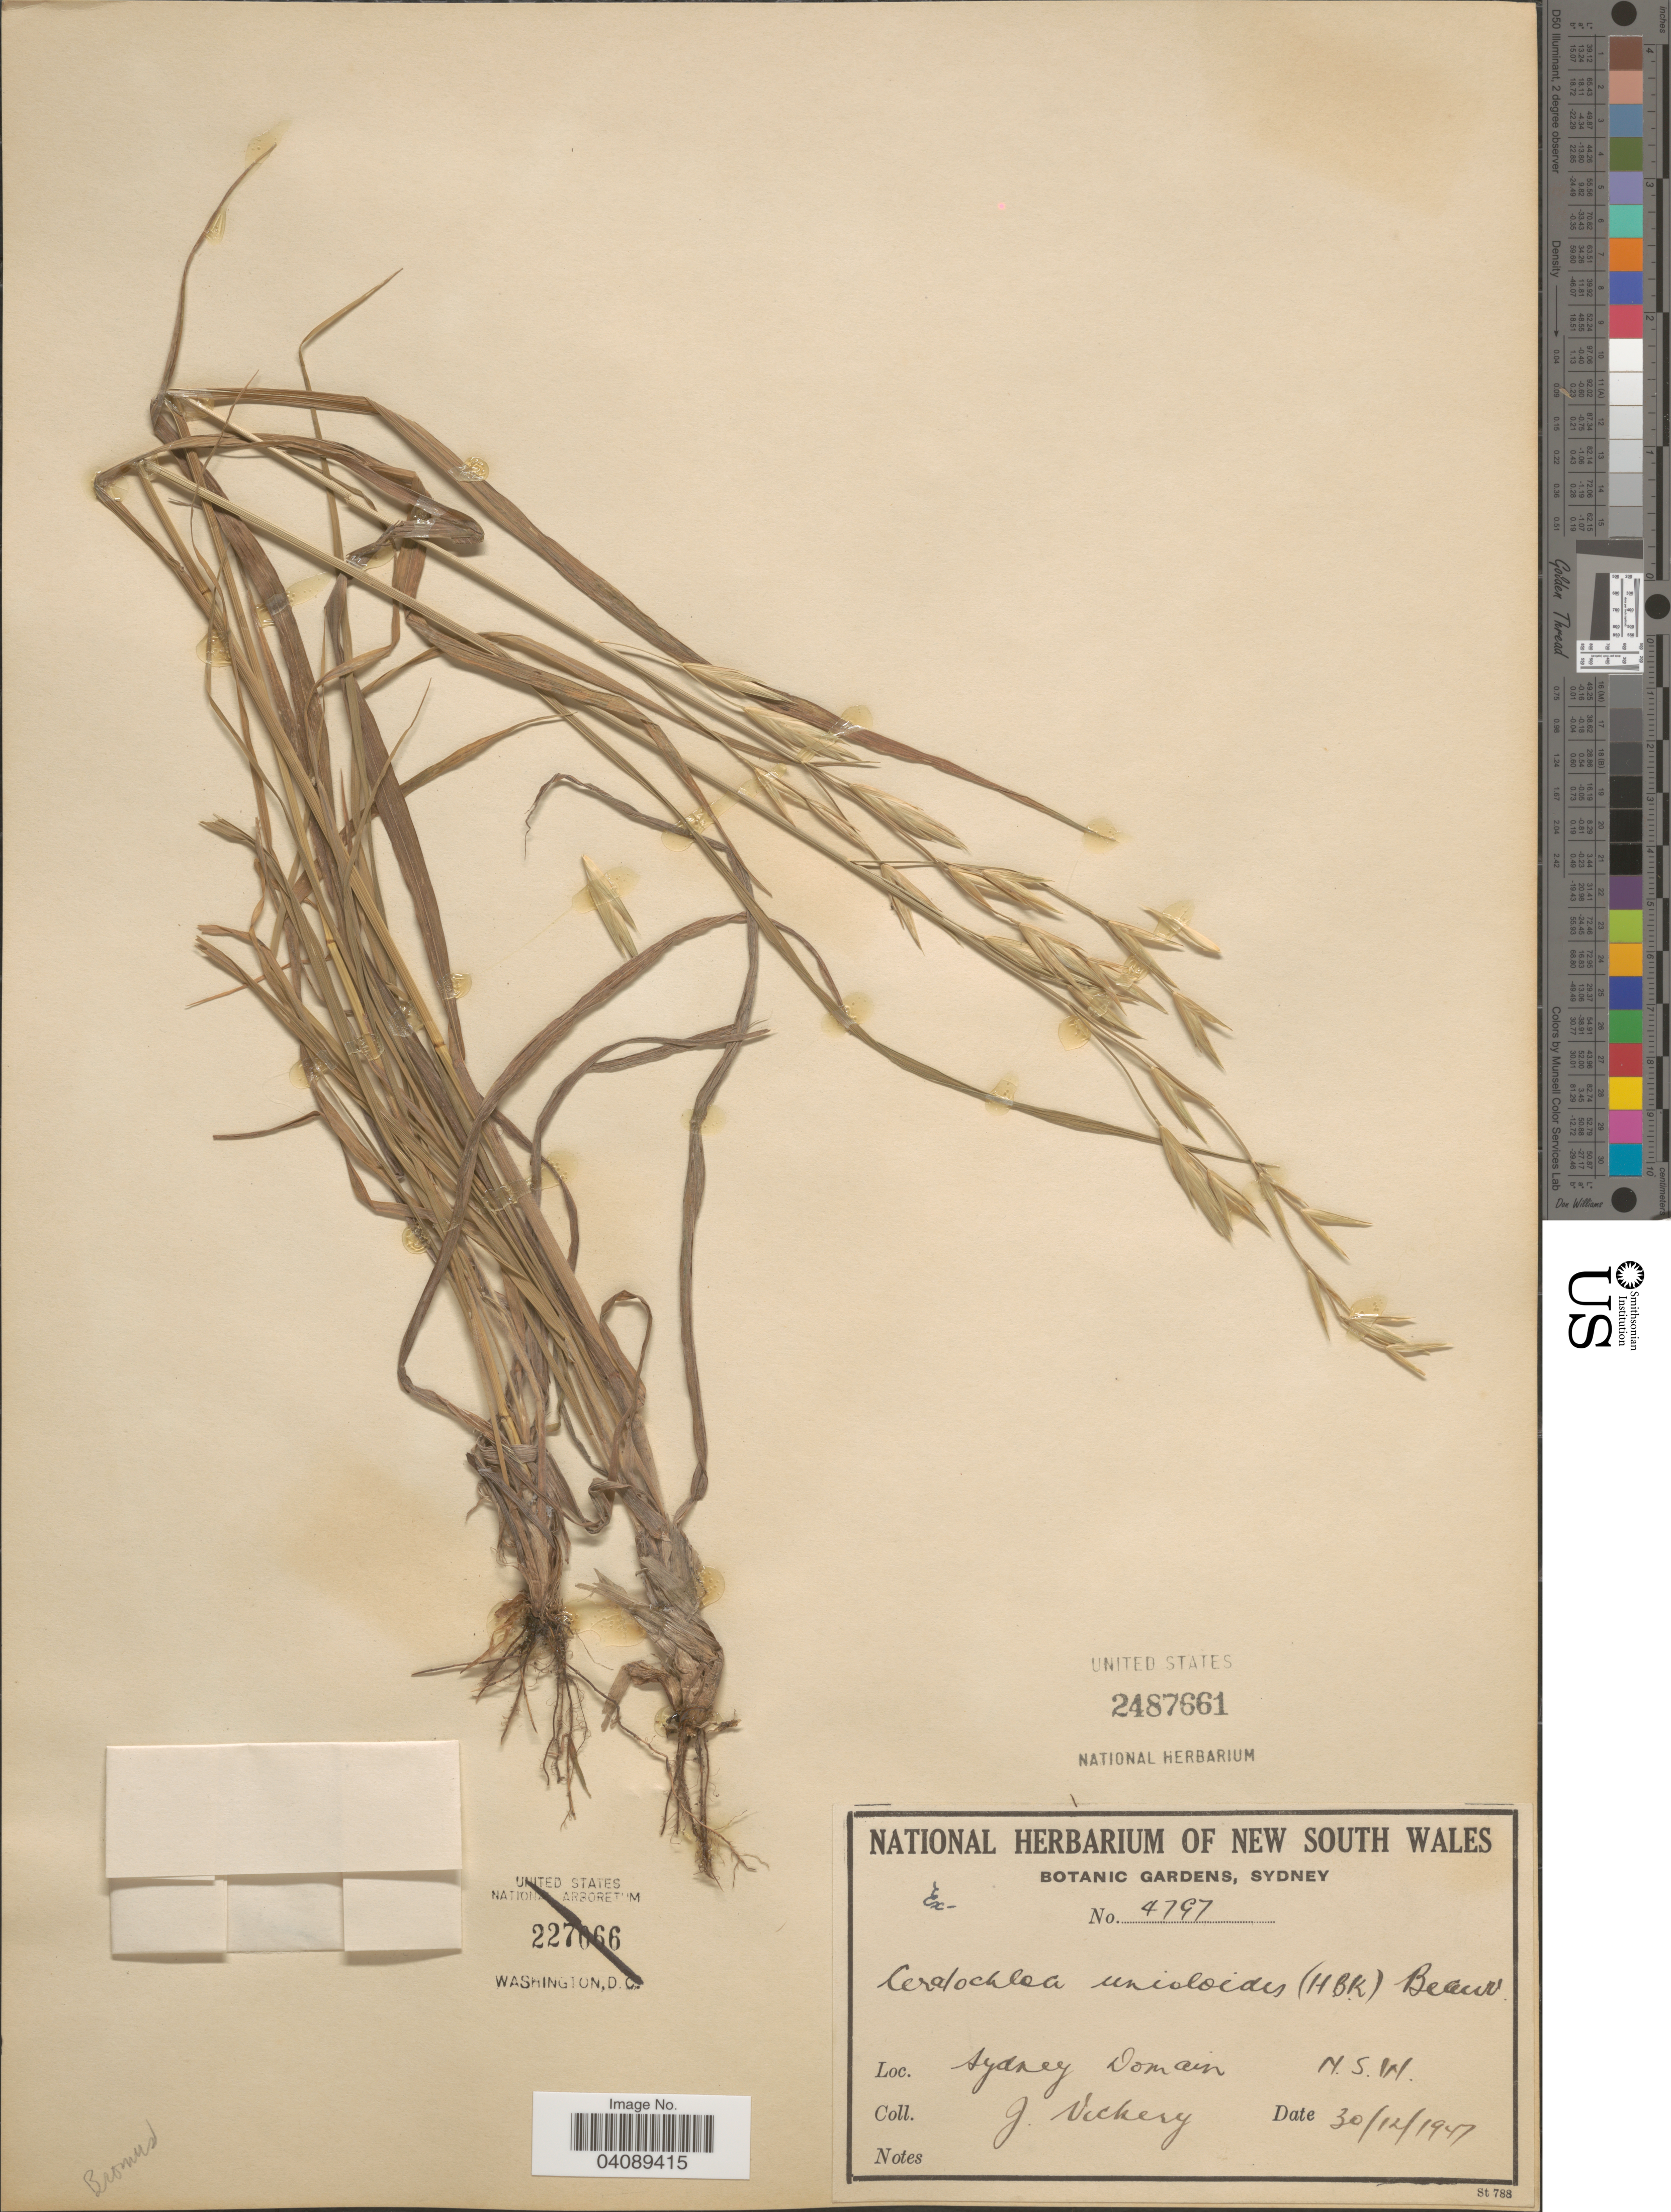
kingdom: Plantae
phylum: Tracheophyta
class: Liliopsida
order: Poales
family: Poaceae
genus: Bromus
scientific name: Bromus catharticus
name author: Vahl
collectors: J. Vickery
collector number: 4797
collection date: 1947-12-30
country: Australia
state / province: New South Wales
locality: Sydney Domain.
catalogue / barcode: US 2487661